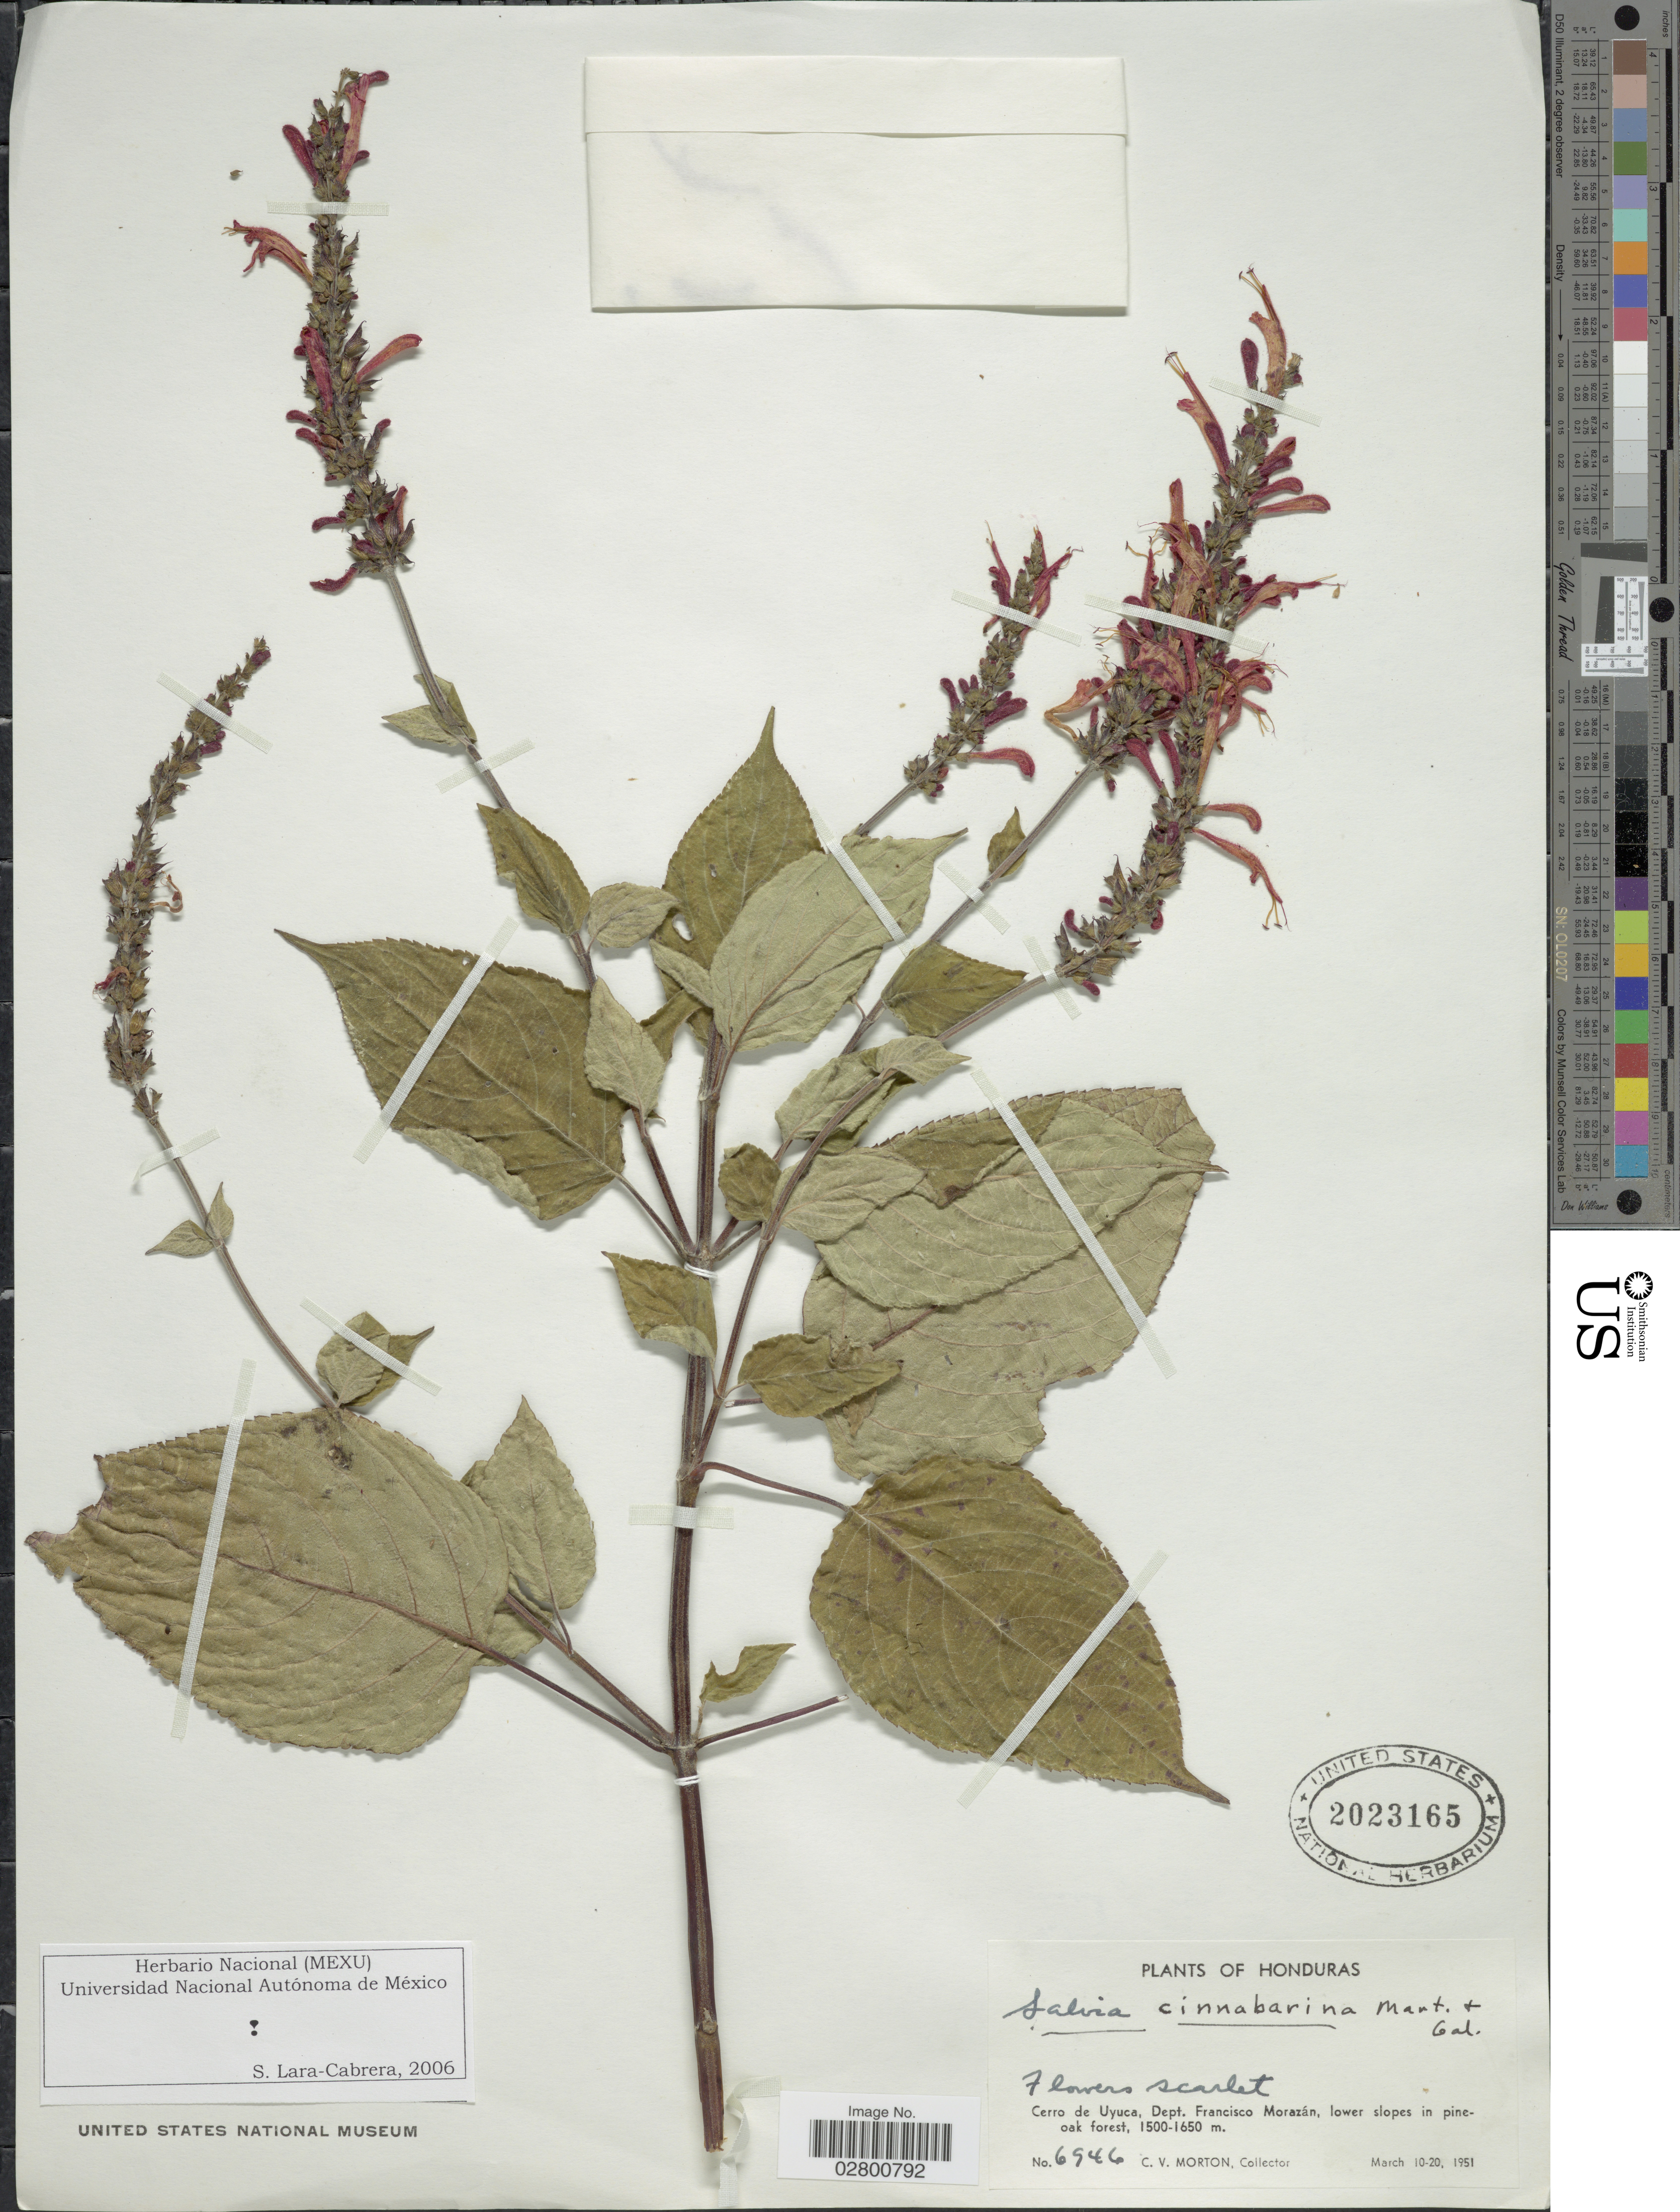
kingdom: Plantae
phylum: Tracheophyta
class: Magnoliopsida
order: Lamiales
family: Lamiaceae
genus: Salvia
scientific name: Salvia cinnabarina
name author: M. Martens & Galeotti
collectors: C. V. Morton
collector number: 6946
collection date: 1951-03-10/1951-03-20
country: Honduras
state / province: Fco. Morazán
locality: Cerro de Uyuca, Dept. Francisco Morazán.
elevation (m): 1500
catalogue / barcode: US 2023165